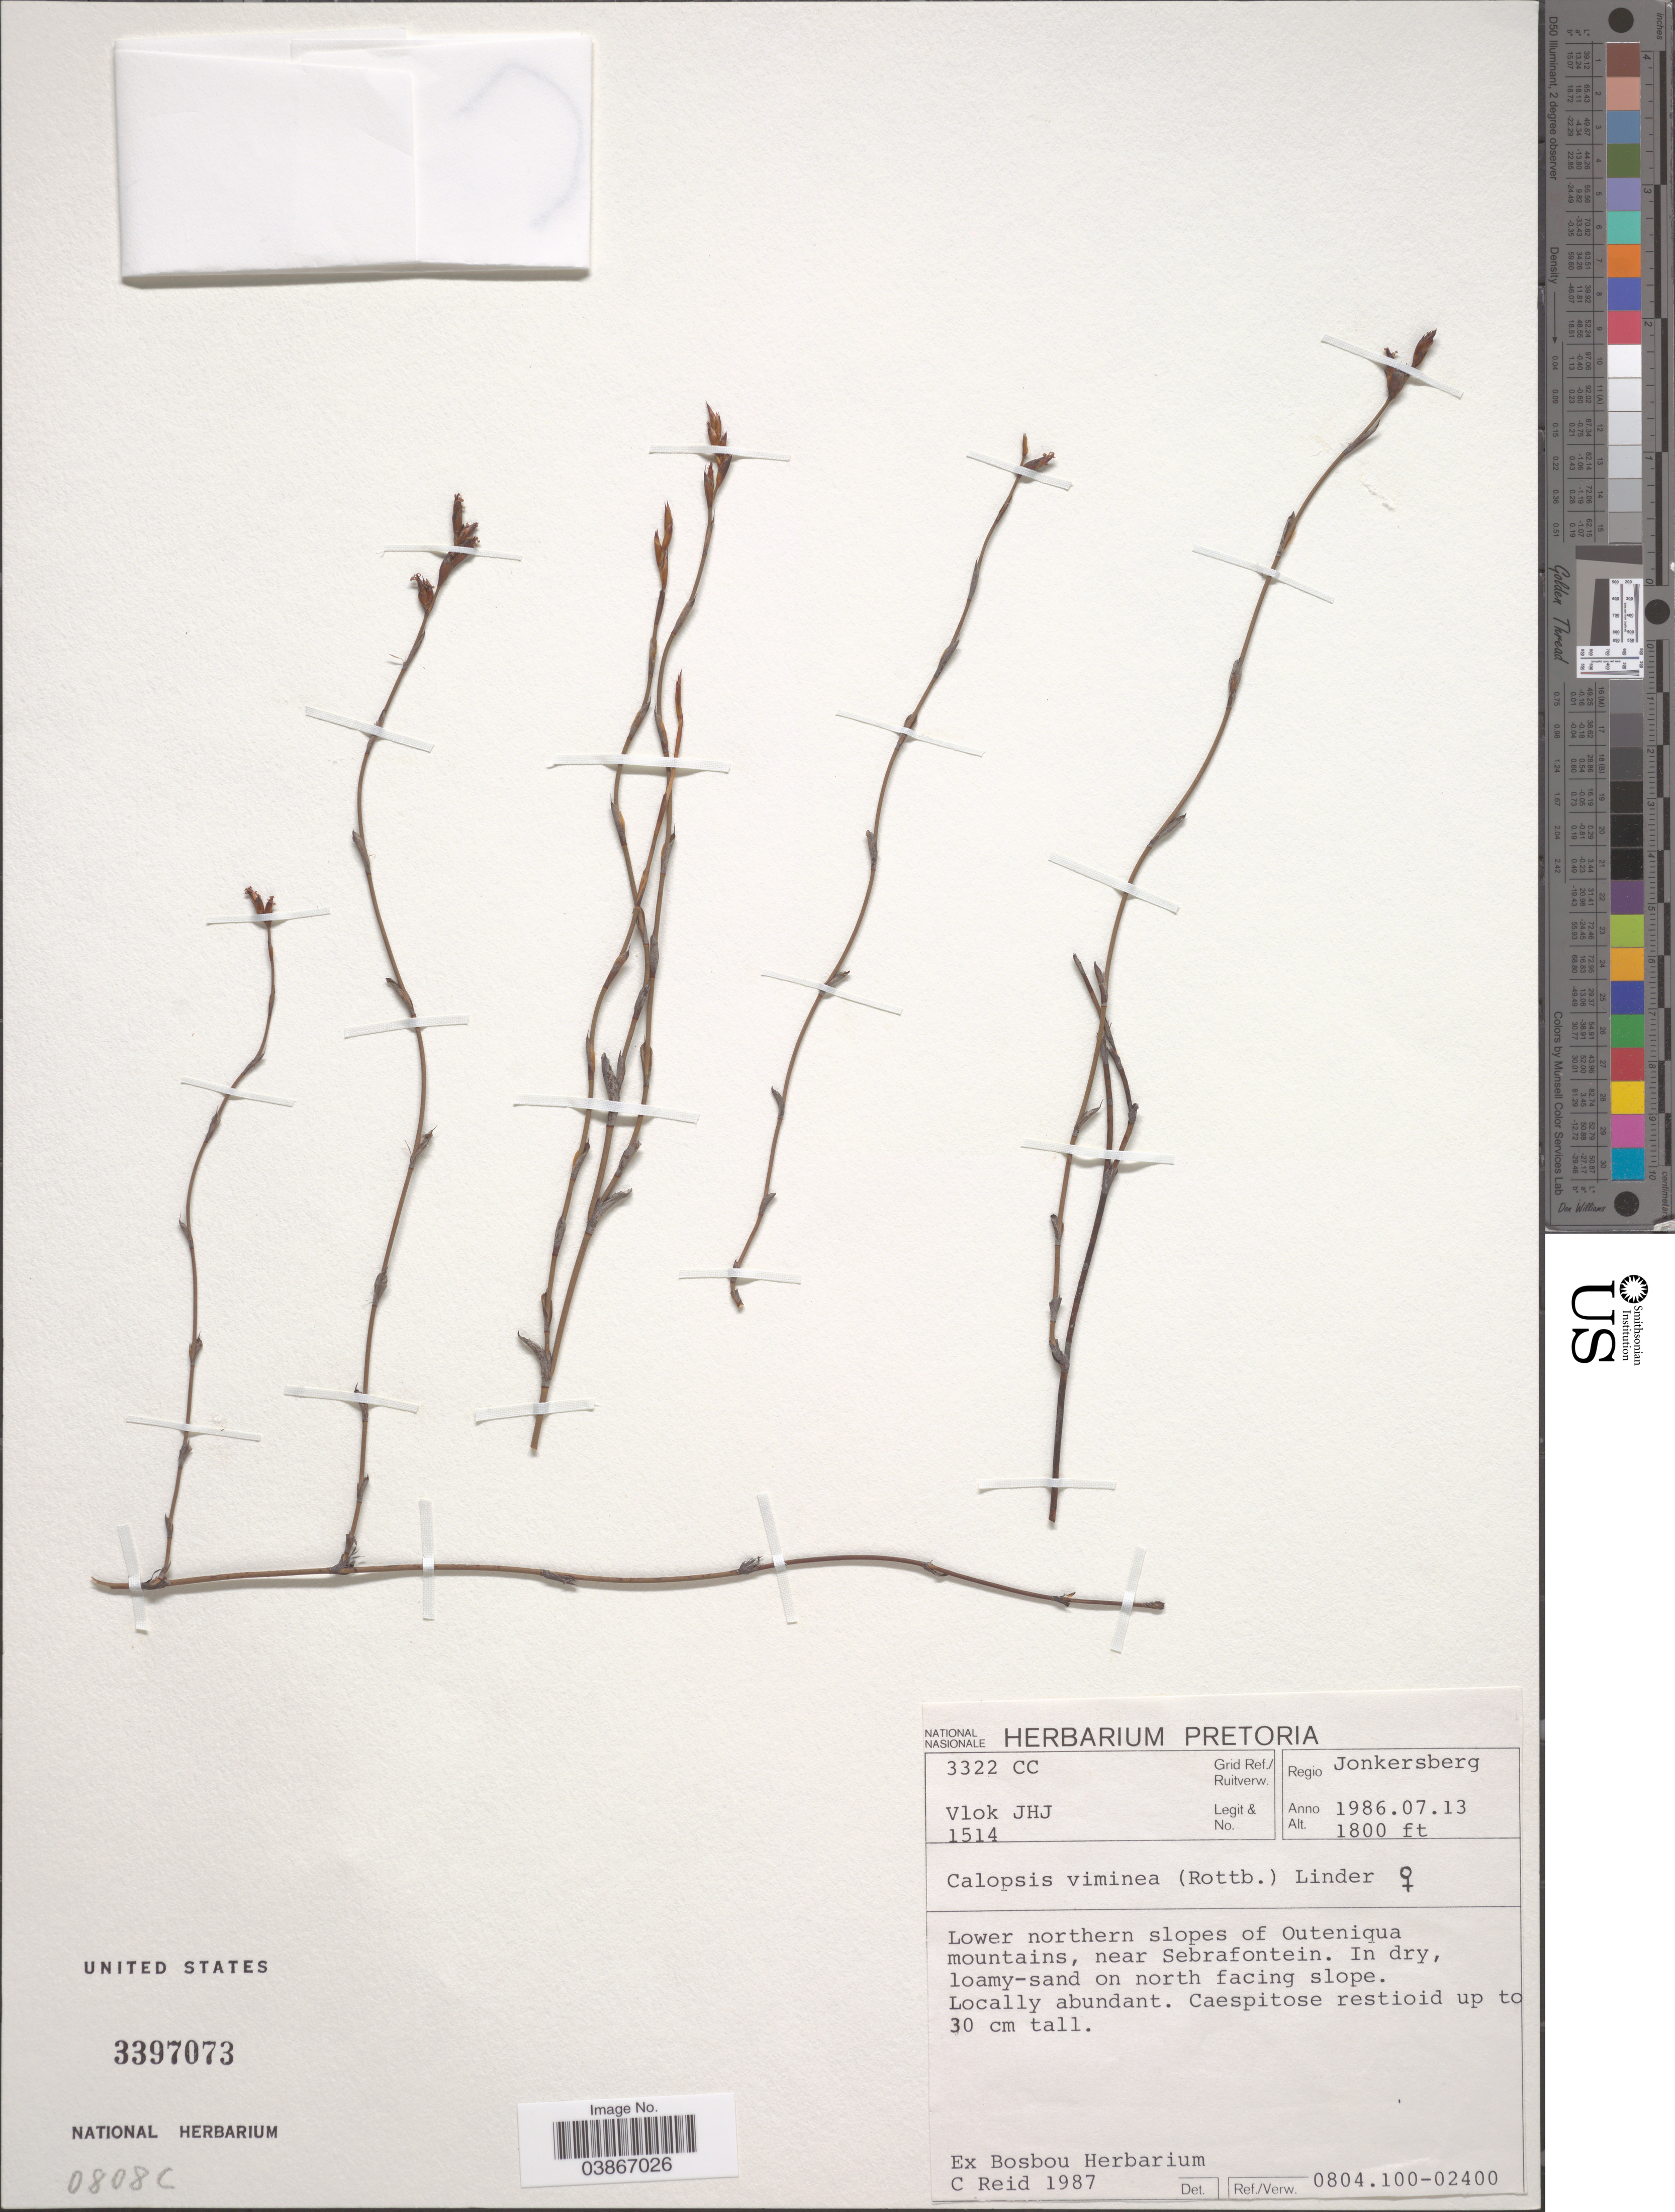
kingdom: Plantae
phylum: Tracheophyta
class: Liliopsida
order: Poales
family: Restionaceae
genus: Restio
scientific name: Restio vimineus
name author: Rottb.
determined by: Strong, Mark T., (BOT), Smithsonian Institution - National Museum of Natural History (UNITED STATES)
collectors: J. H. J. Vlok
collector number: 1514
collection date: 1986-07-13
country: South Africa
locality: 3322CC Grid Ref./Ruitverw. Regio Jonkersberg. Lower northern slopes of Outeniqua mountains, near Sebrafontein. On north facing slope.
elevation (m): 549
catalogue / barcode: US 3397073